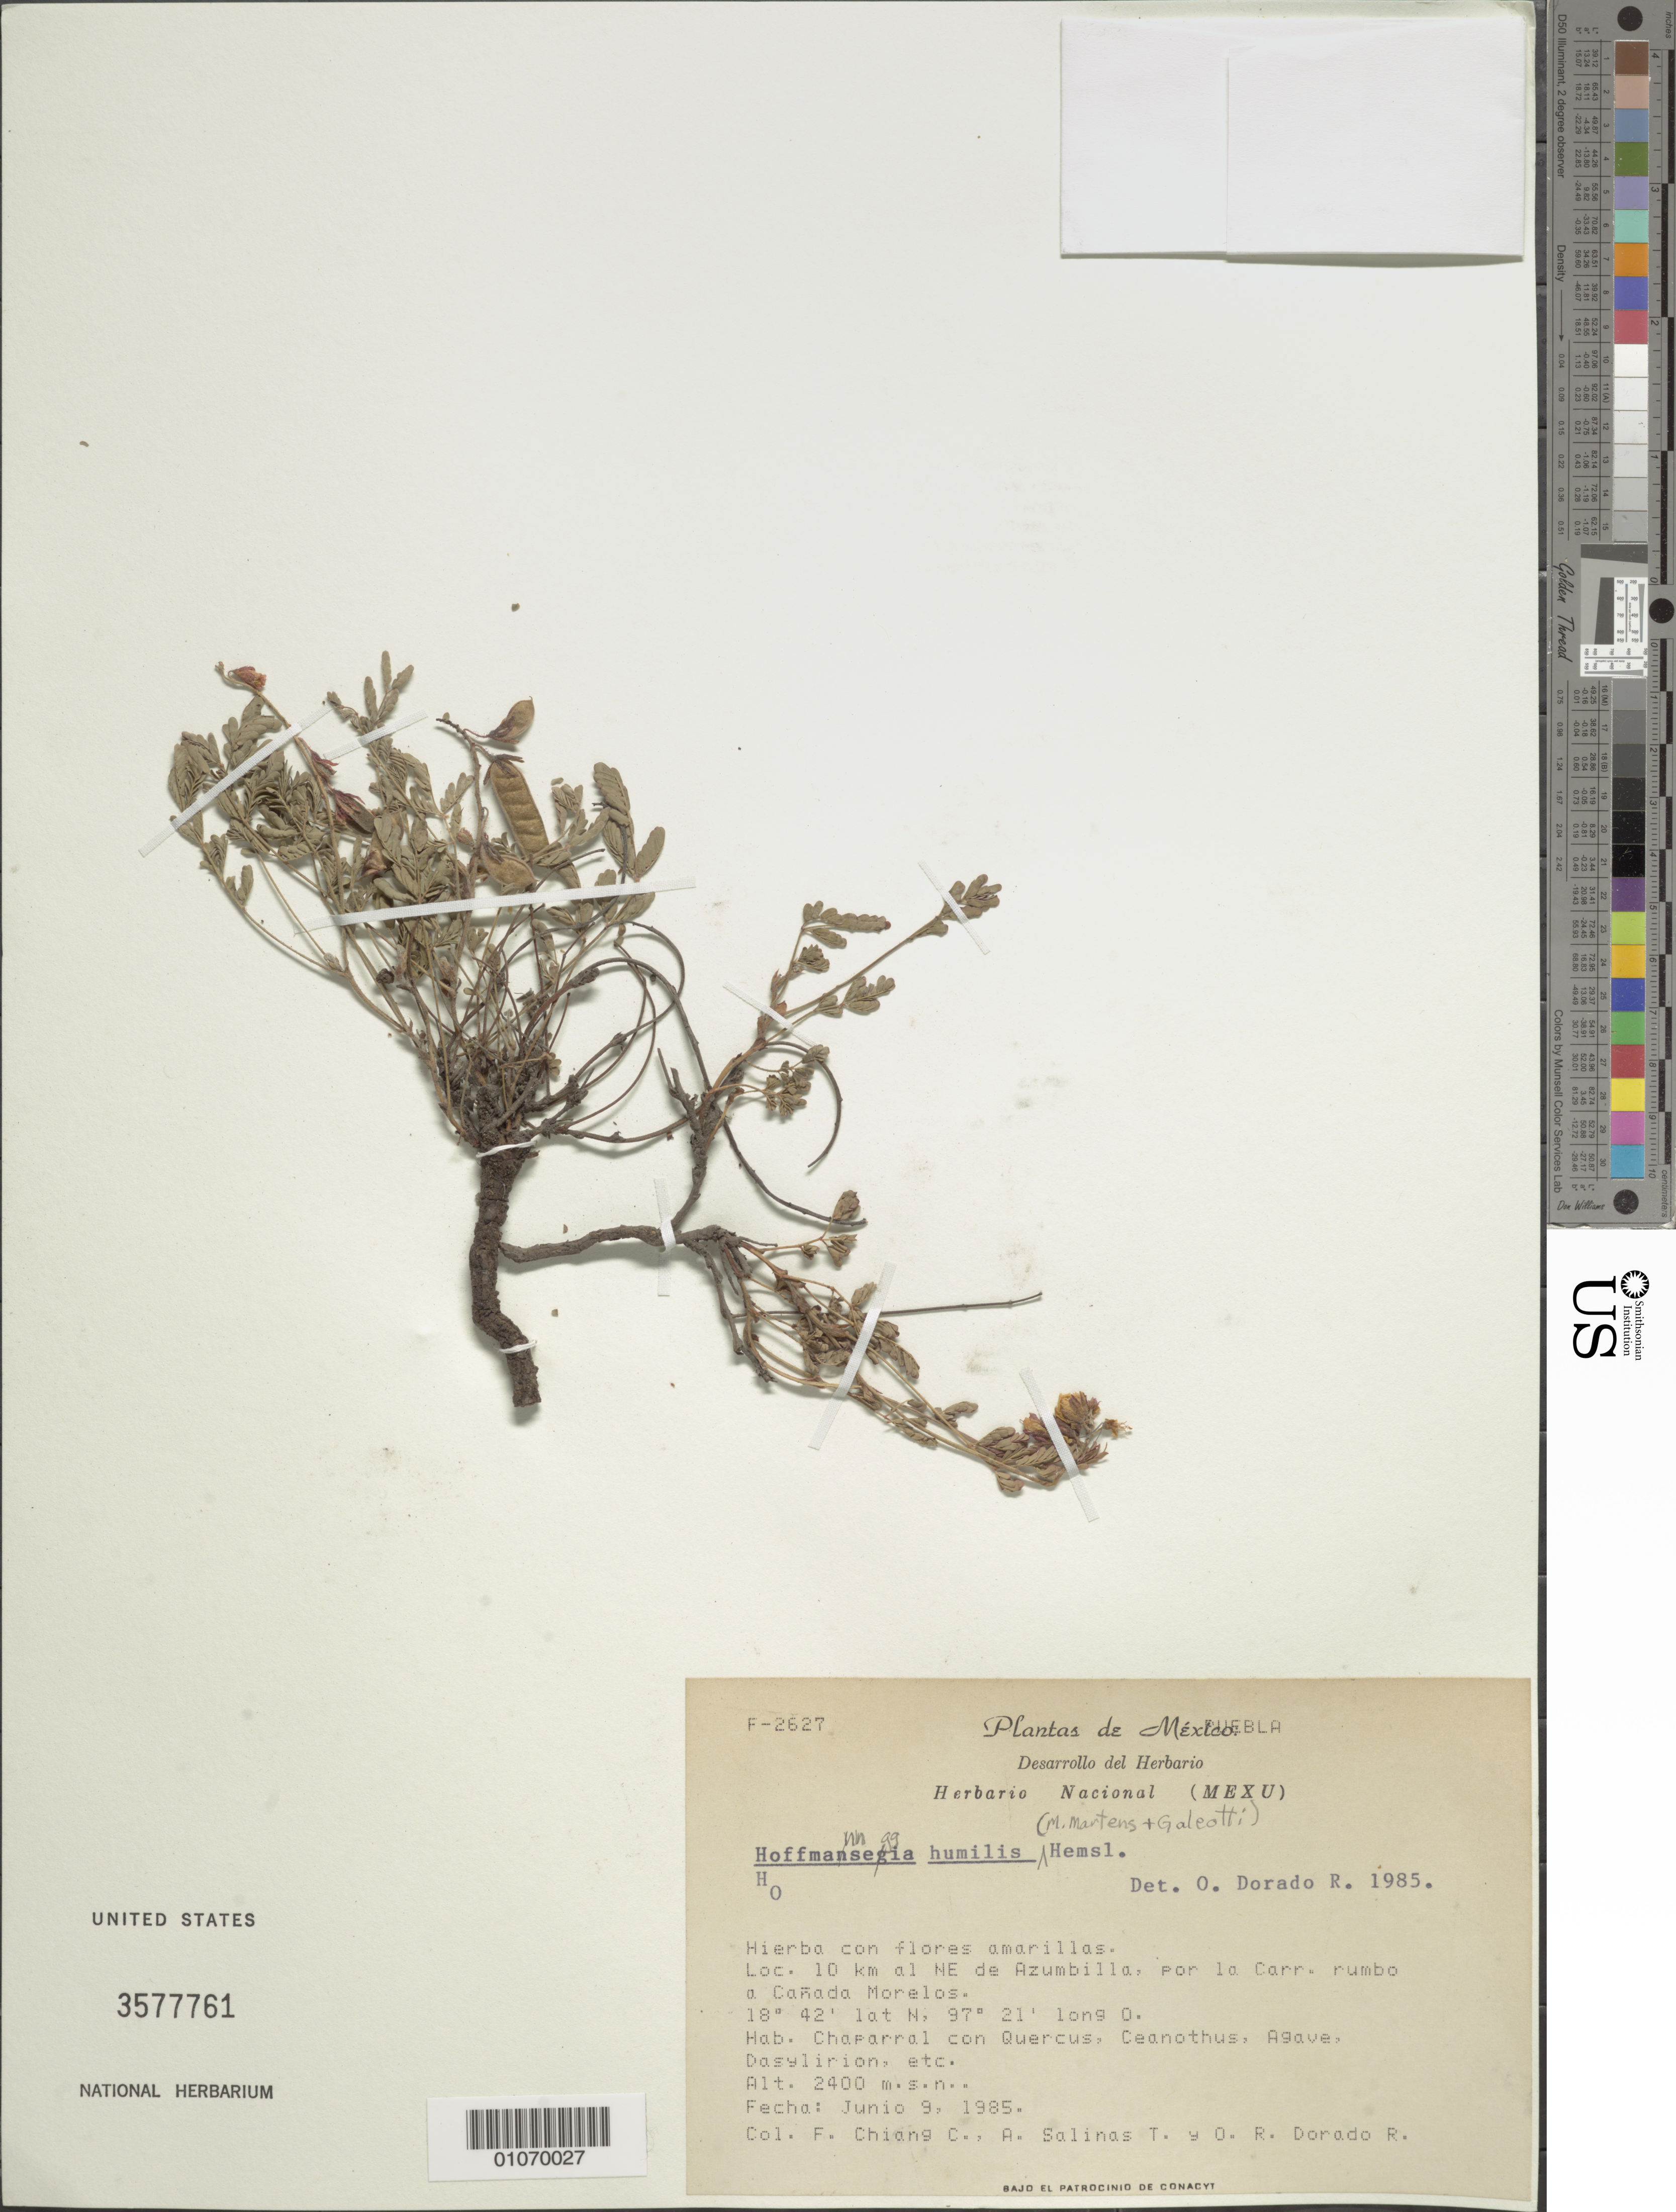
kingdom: Plantae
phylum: Tracheophyta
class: Magnoliopsida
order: Fabales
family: Fabaceae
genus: Hoffmannseggia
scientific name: Hoffmannseggia humilis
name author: (M. Martens & Galeotti) Hemsl.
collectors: F. Chiang C., A. Salinas T. & O. R. Dorado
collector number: F-2627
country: Mexico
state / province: Puebla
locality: NE de Azumbilla por la Carr. rumbo a Canada Morelos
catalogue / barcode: US 3577761